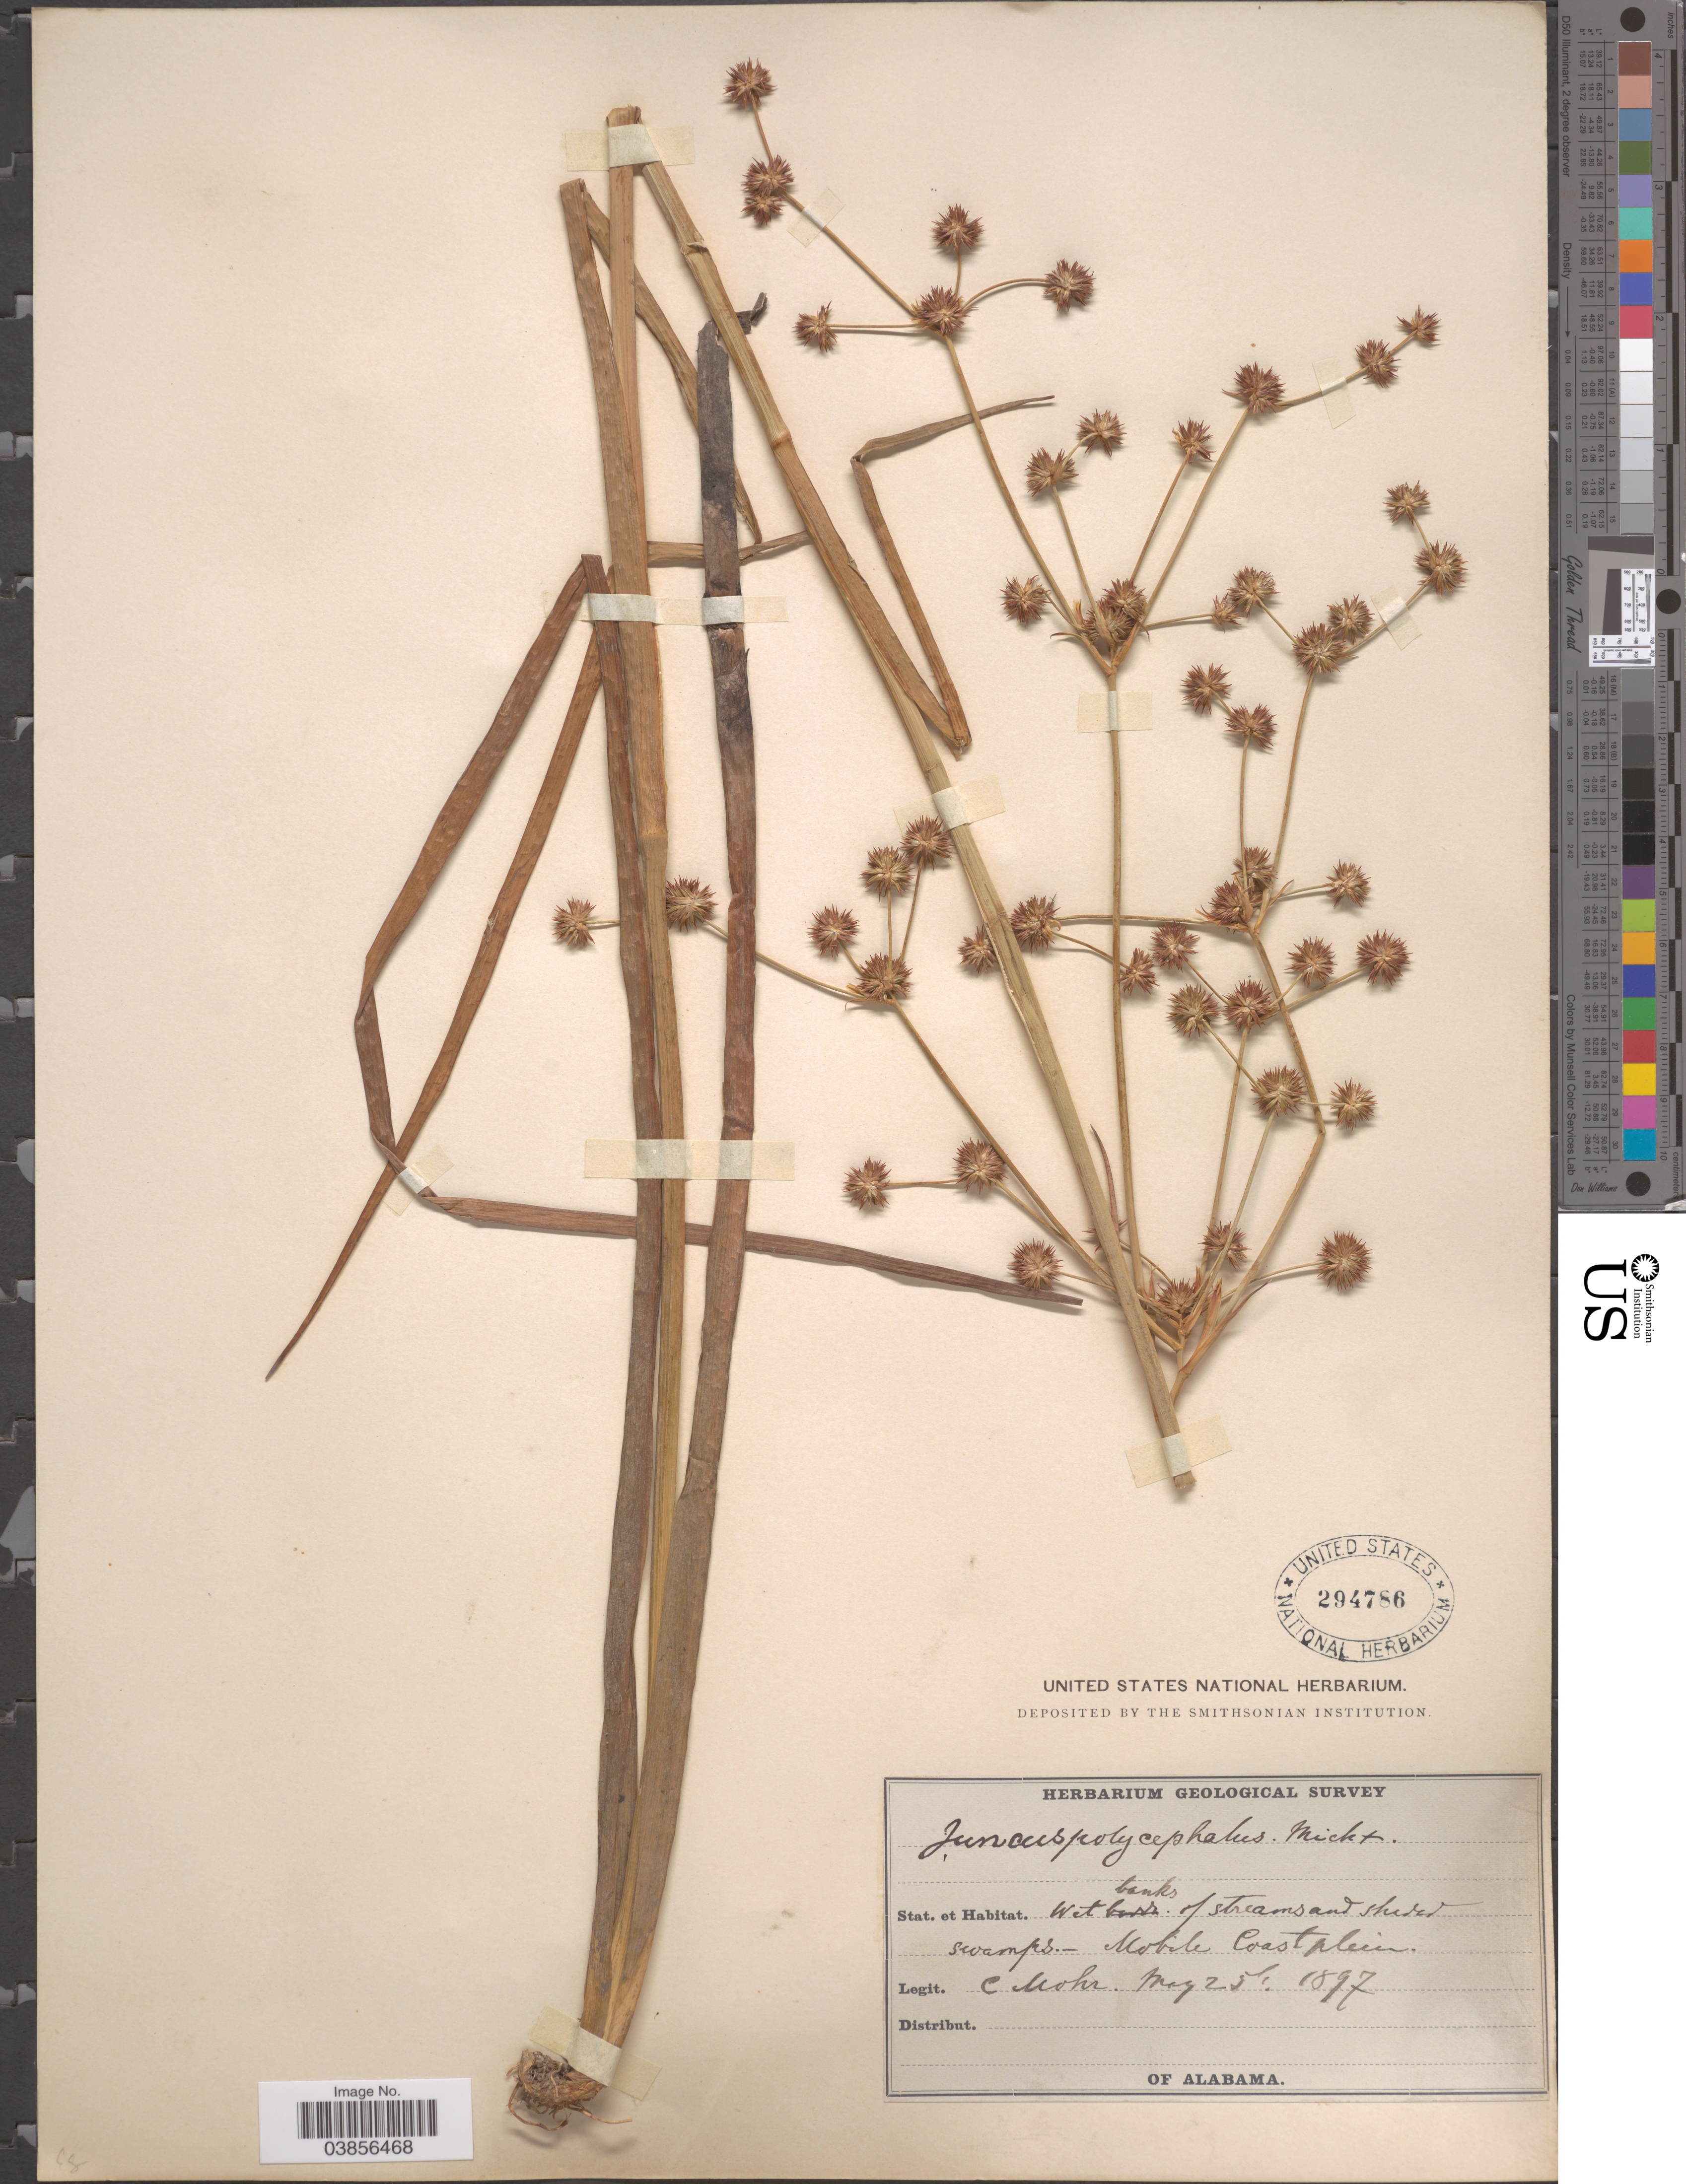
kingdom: Plantae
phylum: Tracheophyta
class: Liliopsida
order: Poales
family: Juncaceae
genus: Juncus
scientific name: Juncus polycephalus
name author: Michx.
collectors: C. T. Mohr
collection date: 1897-05-25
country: United States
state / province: Alabama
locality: Mobile Coast Plain.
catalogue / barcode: US 294786